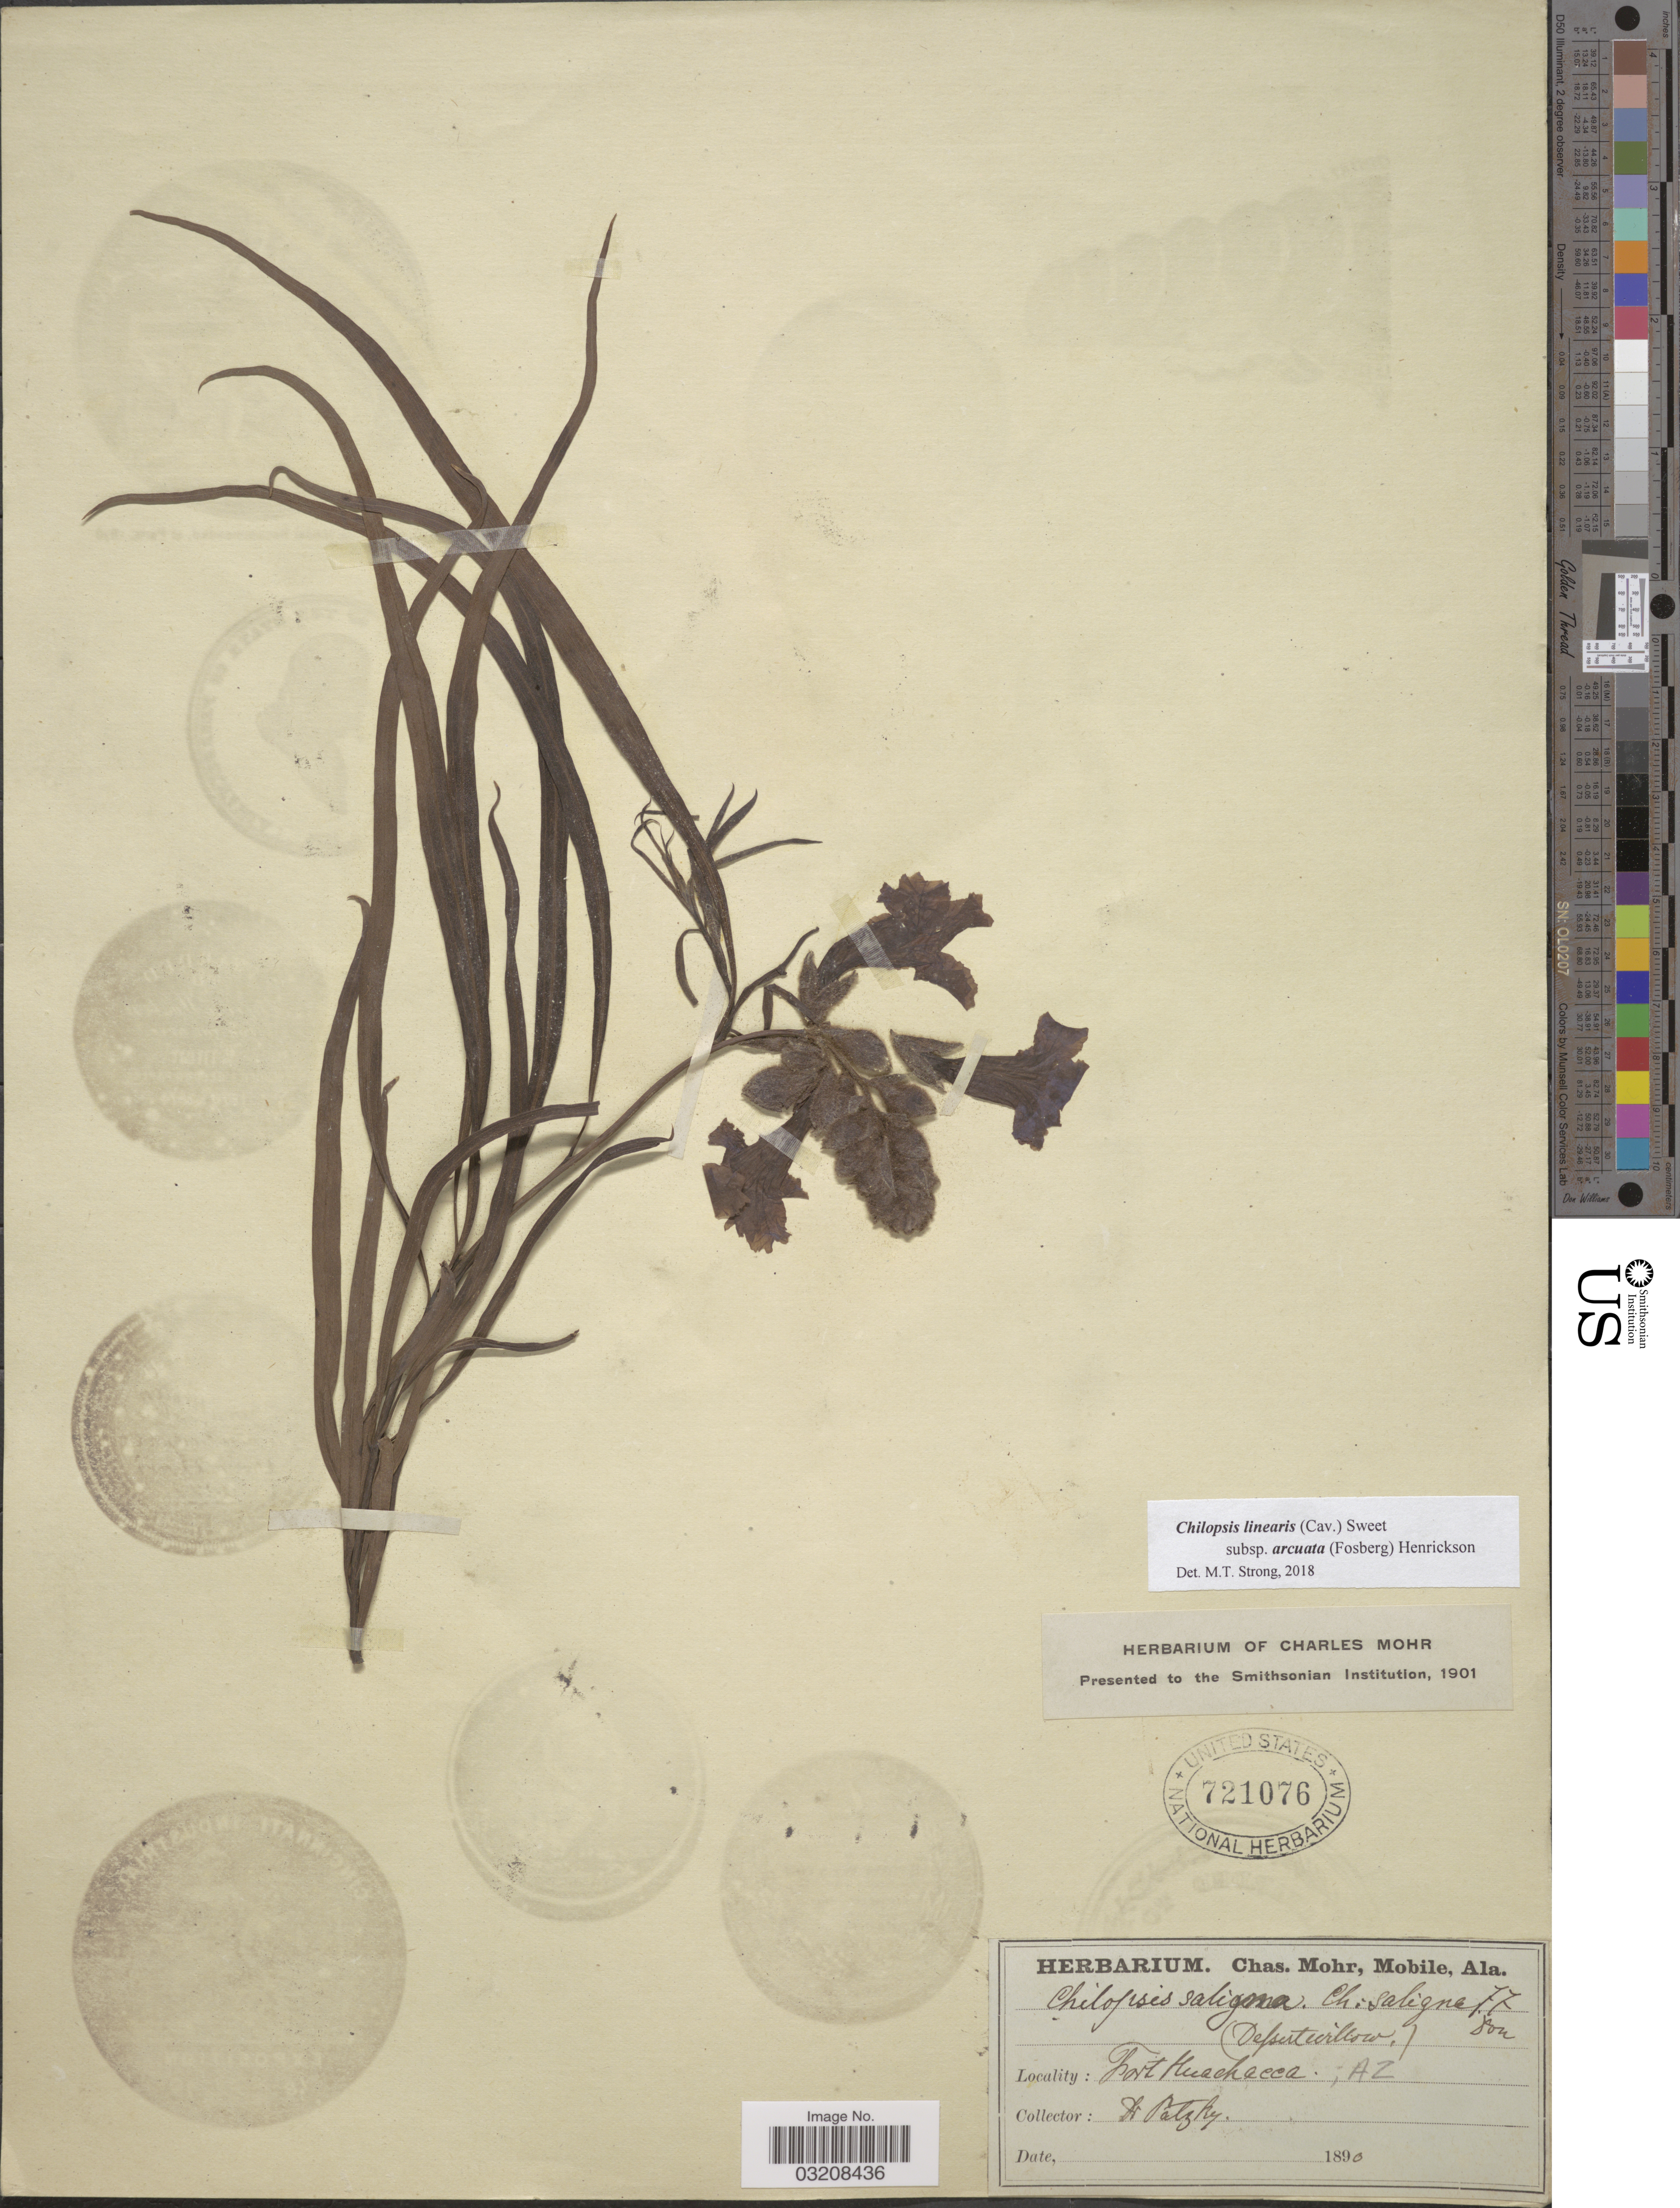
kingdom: Plantae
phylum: Tracheophyta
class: Magnoliopsida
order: Lamiales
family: Bignoniaceae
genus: Chilopsis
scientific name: Chilopsis linearis subsp. arcuata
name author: (Fosberg) Henrickson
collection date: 1890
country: United States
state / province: Alabama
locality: Fort Huachucca; AZ.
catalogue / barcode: US 721076